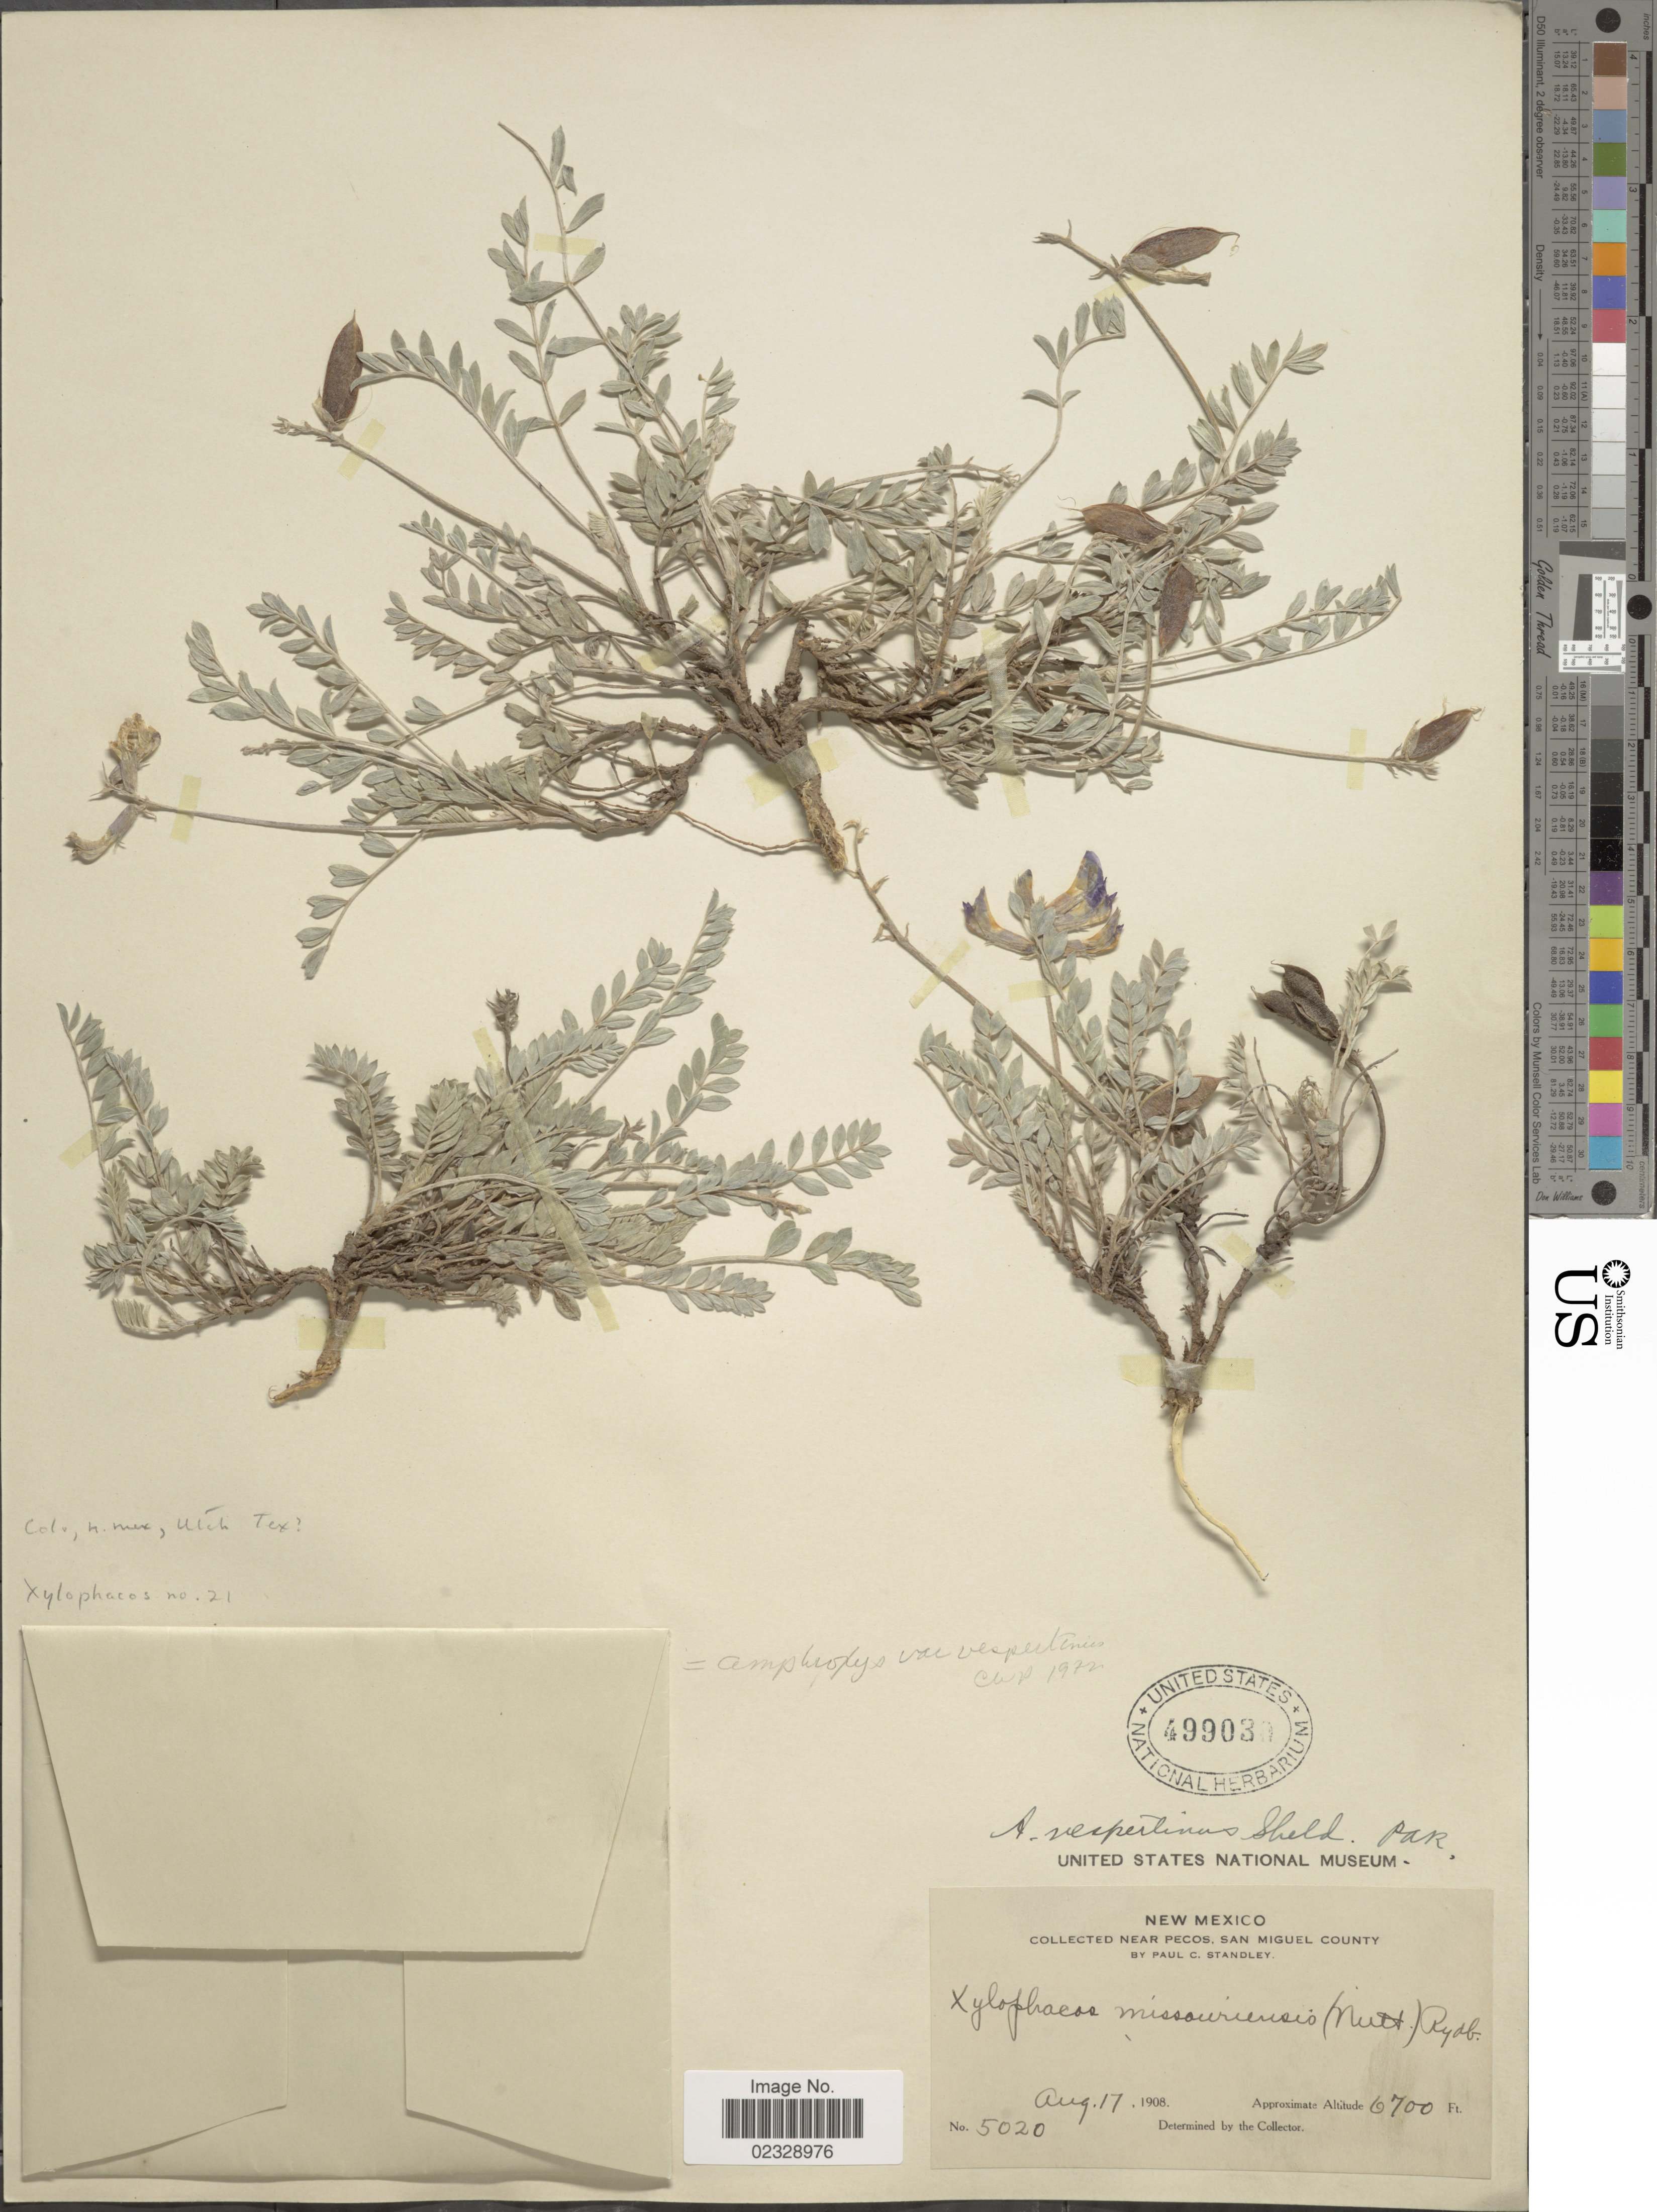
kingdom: Plantae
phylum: Tracheophyta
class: Magnoliopsida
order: Fabales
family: Fabaceae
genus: Astragalus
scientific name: Astragalus vespertinus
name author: E. Sheld.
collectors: P. C. Standley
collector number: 5020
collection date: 1908-08-17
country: United States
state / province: New Mexico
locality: Near Pecos, San Miguel County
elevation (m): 2042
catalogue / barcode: US 499030